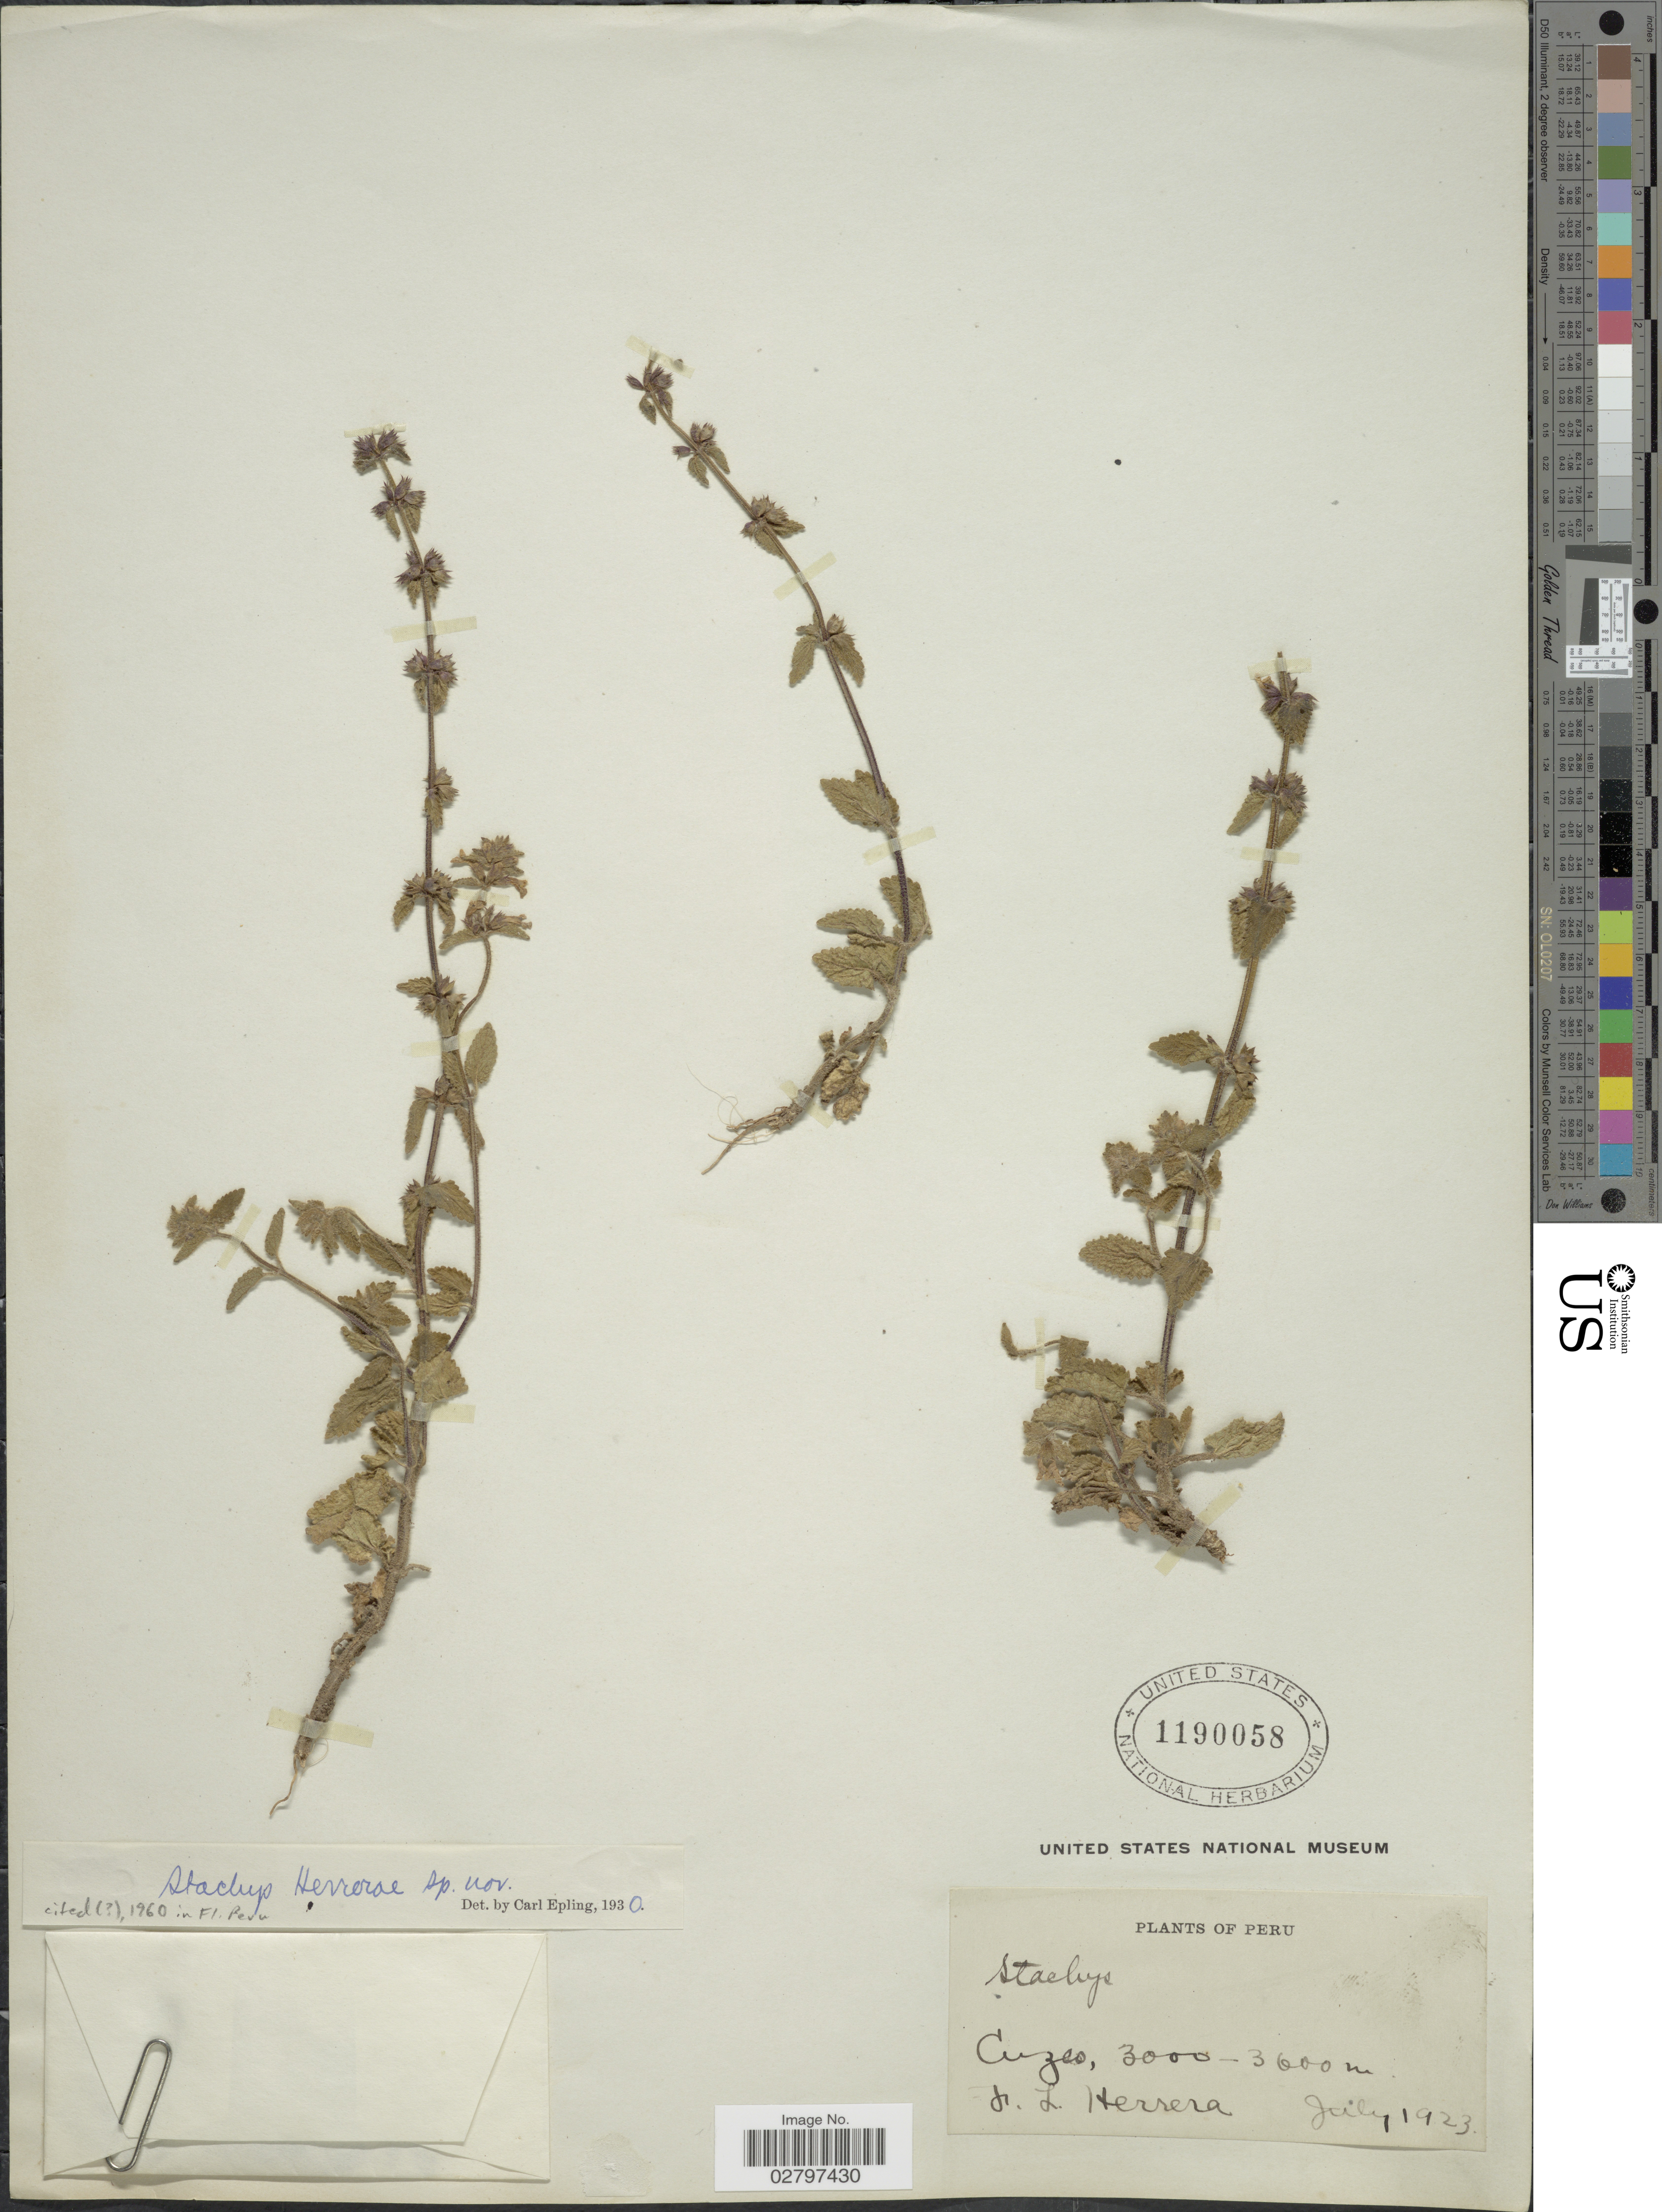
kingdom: Plantae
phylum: Tracheophyta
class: Magnoliopsida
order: Lamiales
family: Lamiaceae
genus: Stachys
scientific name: Stachys herrerae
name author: Epling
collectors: F. L. Herrera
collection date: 1923-07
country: Peru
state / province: Cusco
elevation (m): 3000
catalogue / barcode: US 1190058